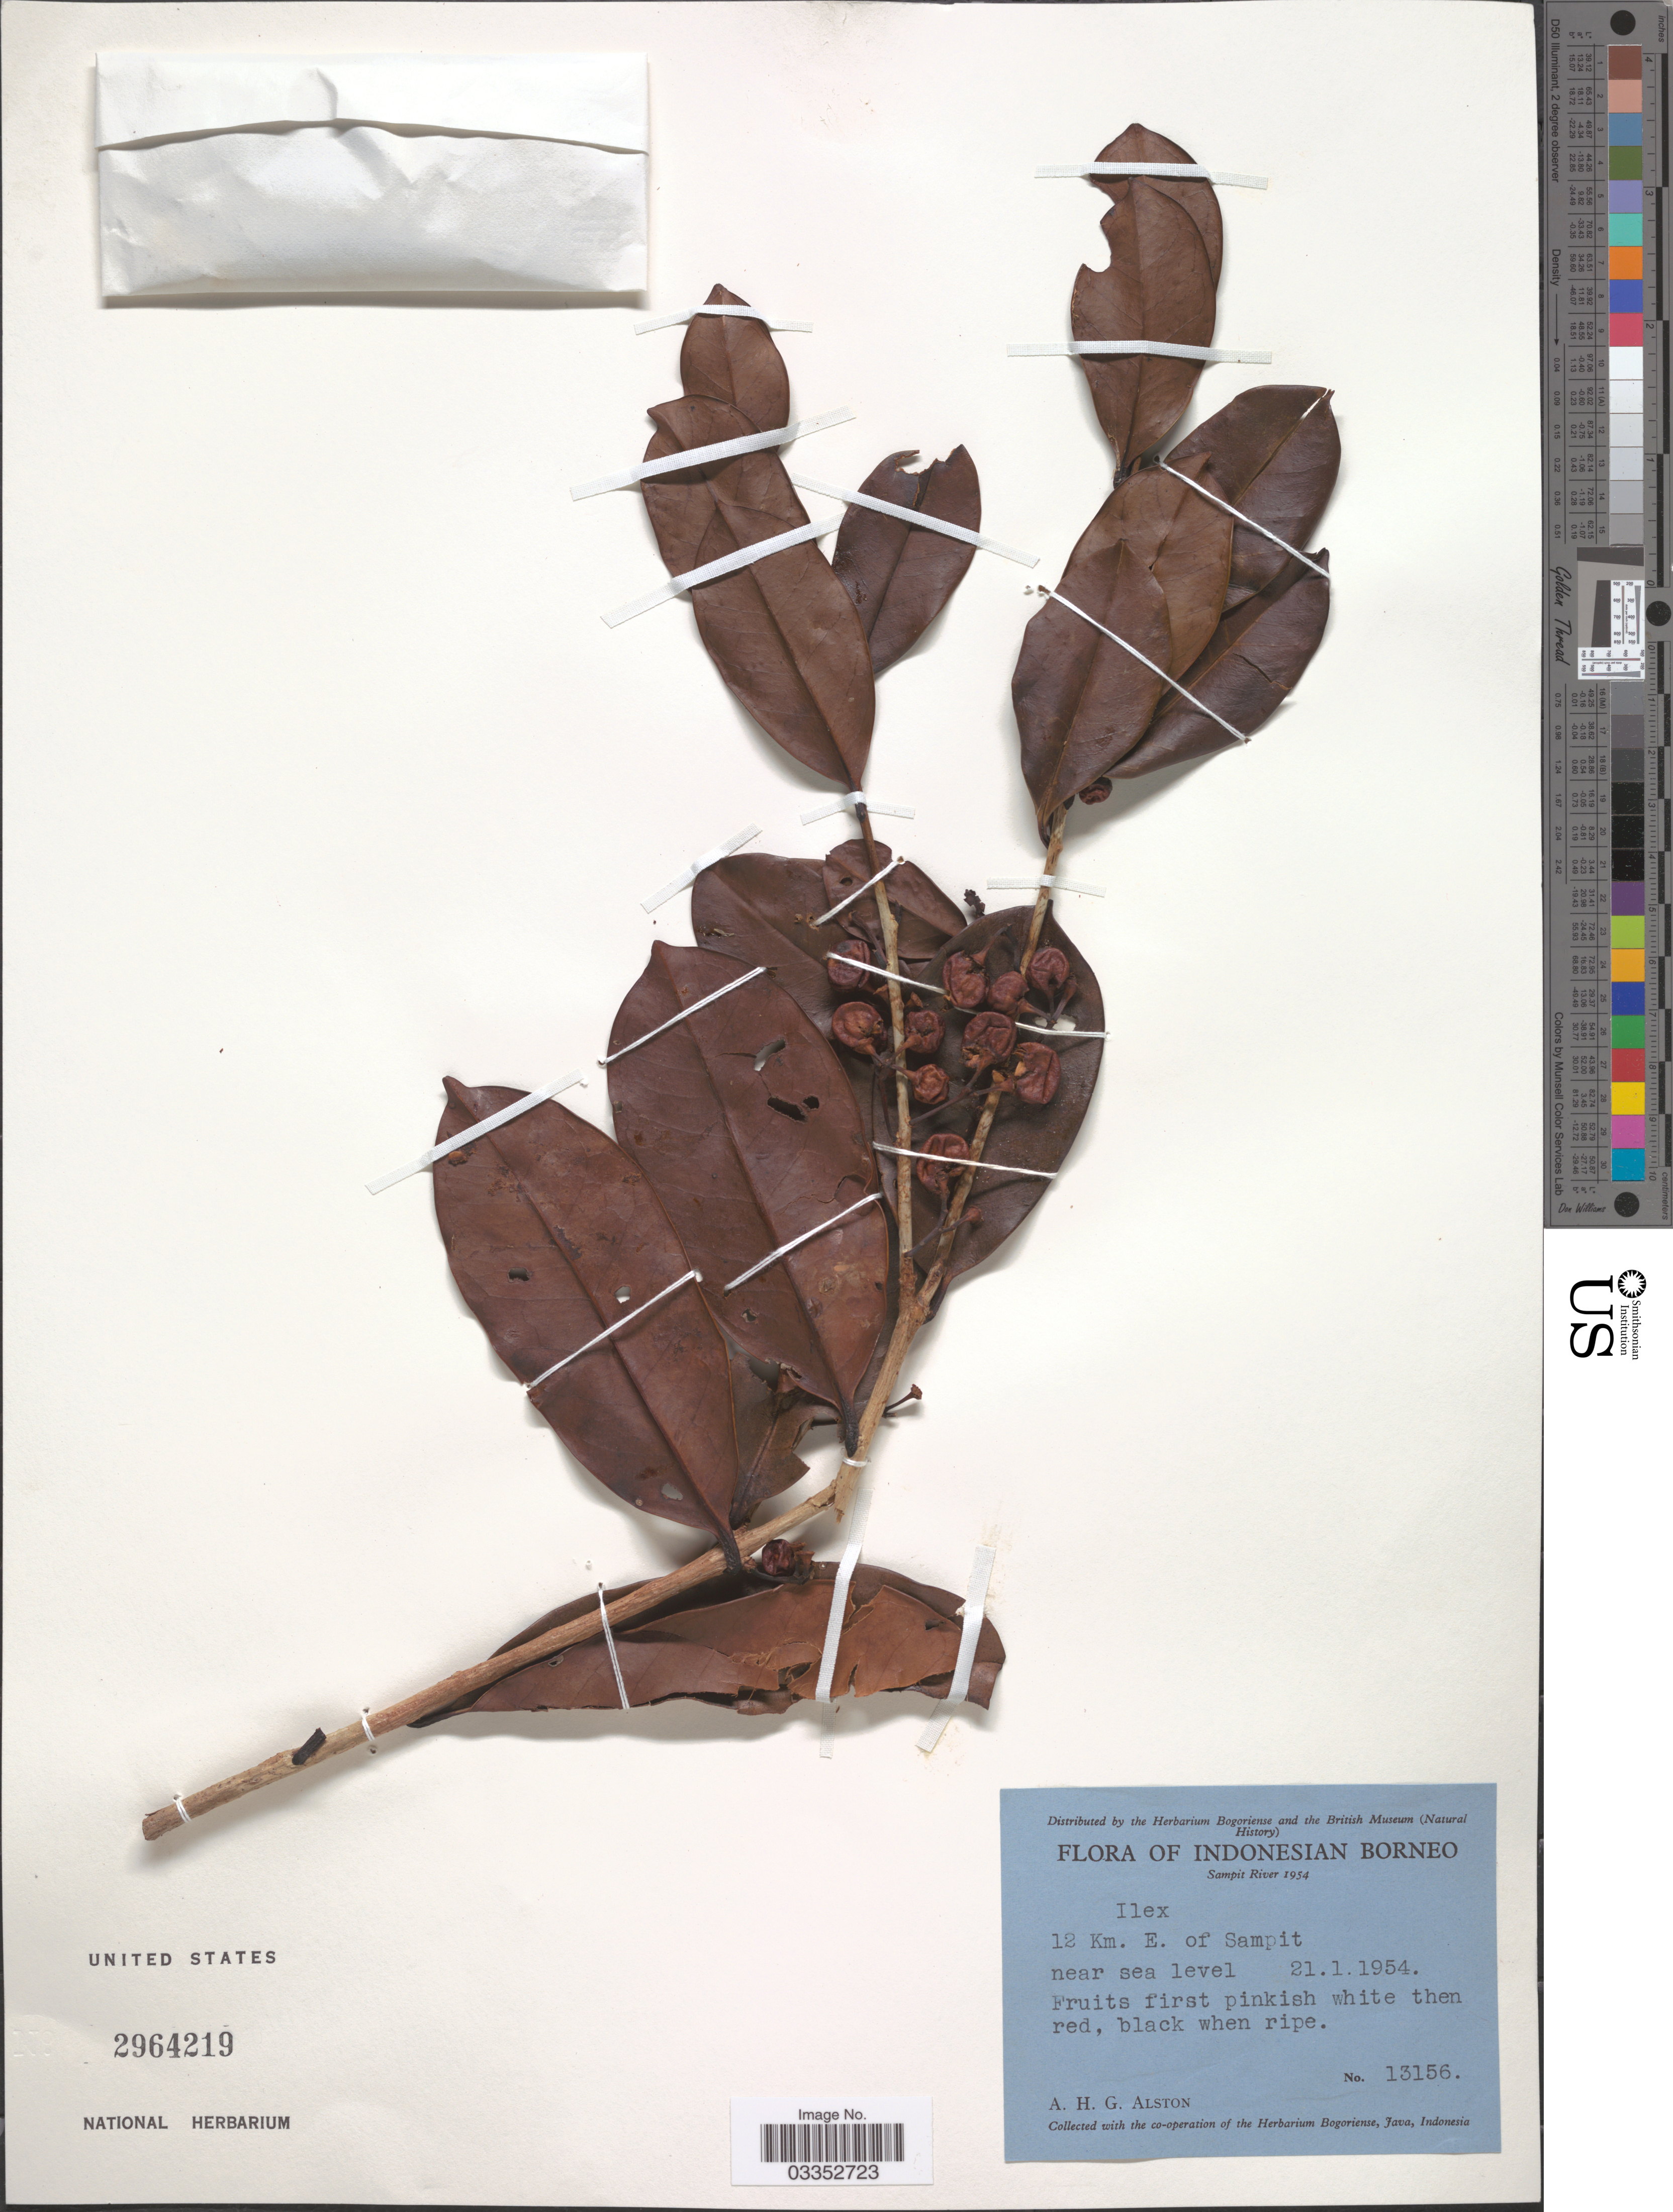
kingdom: Plantae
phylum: Tracheophyta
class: Magnoliopsida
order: Aquifoliales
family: Aquifoliaceae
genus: Ilex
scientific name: Ilex sp.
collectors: A. H. Alston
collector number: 13156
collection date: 1954-01-21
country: Indonesia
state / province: Kalimantan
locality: Indonesian Borneo. 12 Km. E. of Sampit.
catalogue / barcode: US 2964219